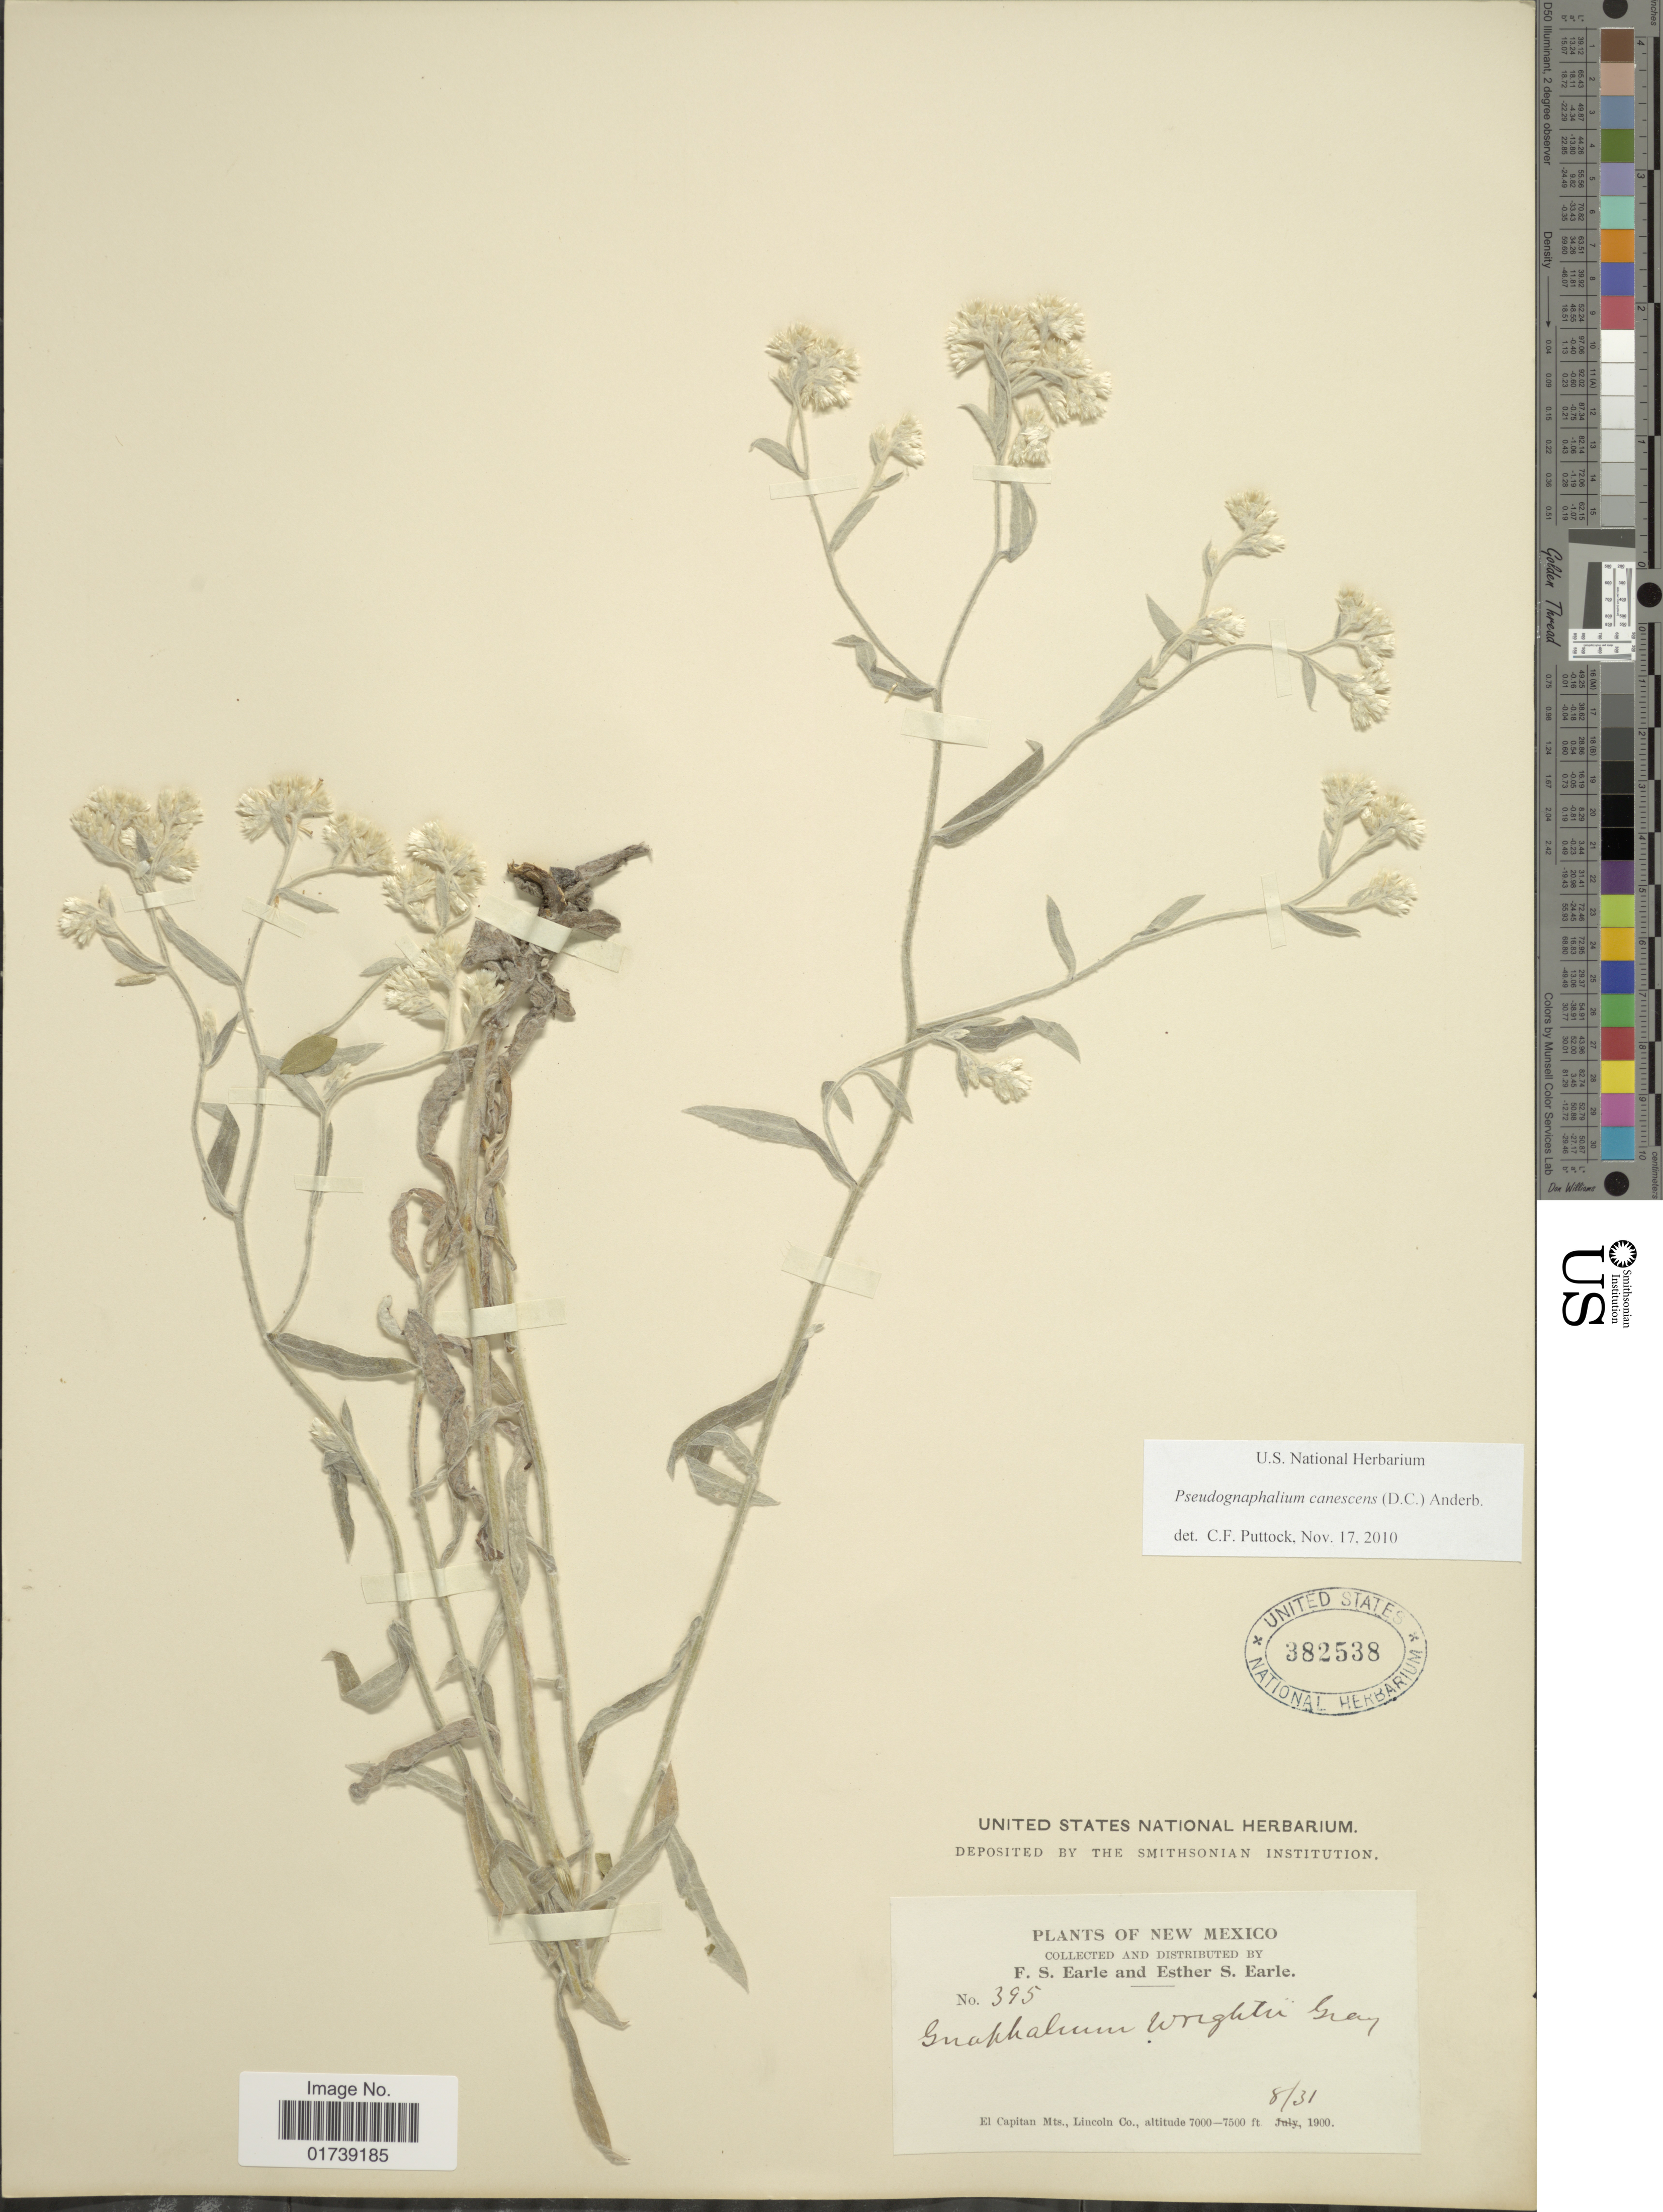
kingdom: Plantae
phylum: Tracheophyta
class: Magnoliopsida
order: Asterales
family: Asteraceae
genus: Pseudognaphalium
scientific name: Pseudognaphalium canescens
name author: (DC.) Anderb.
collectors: F. S. Earle & E. S. Earle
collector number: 395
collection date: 1900-08-31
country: United States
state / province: New Mexico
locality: El Capitan Mts., Lincoln Co.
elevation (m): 2134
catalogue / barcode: US 382538